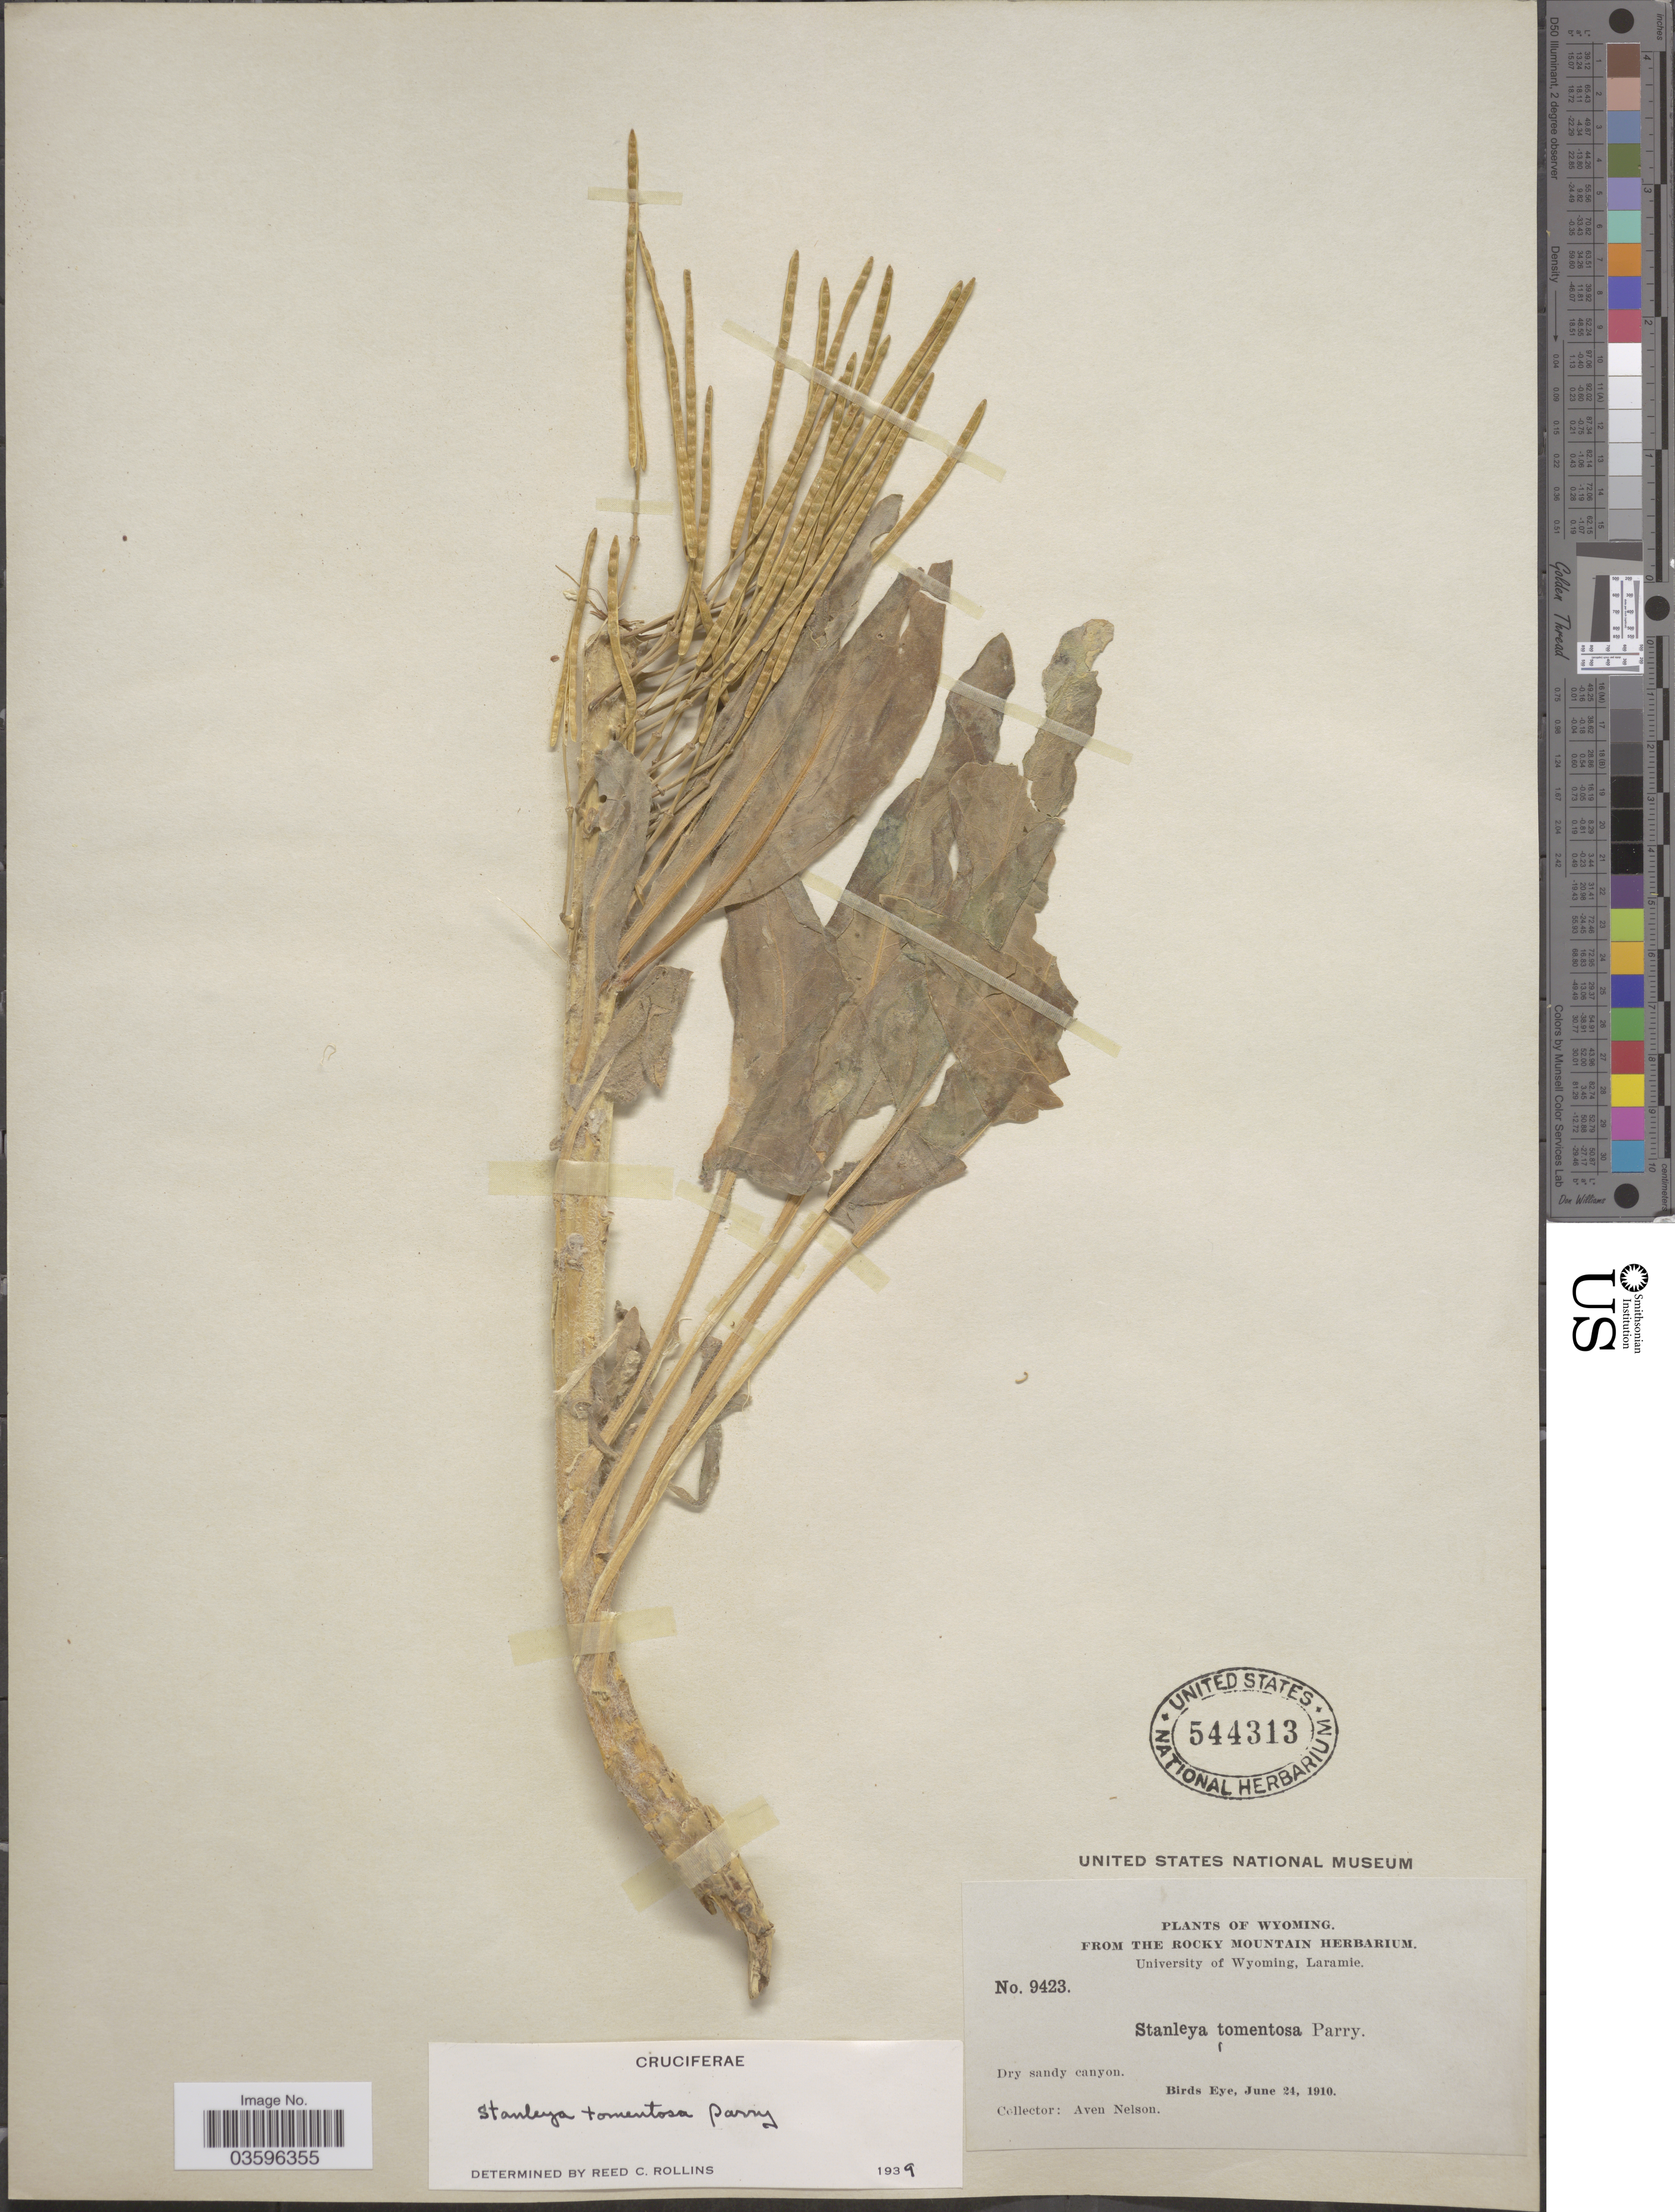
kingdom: Plantae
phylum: Tracheophyta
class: Magnoliopsida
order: Brassicales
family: Brassicaceae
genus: Stanleya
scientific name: Stanleya tomentosa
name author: Parry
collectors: A. Nelson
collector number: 9423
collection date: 1910-06-24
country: United States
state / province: Wyoming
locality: Birds Eye.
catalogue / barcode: US 544313